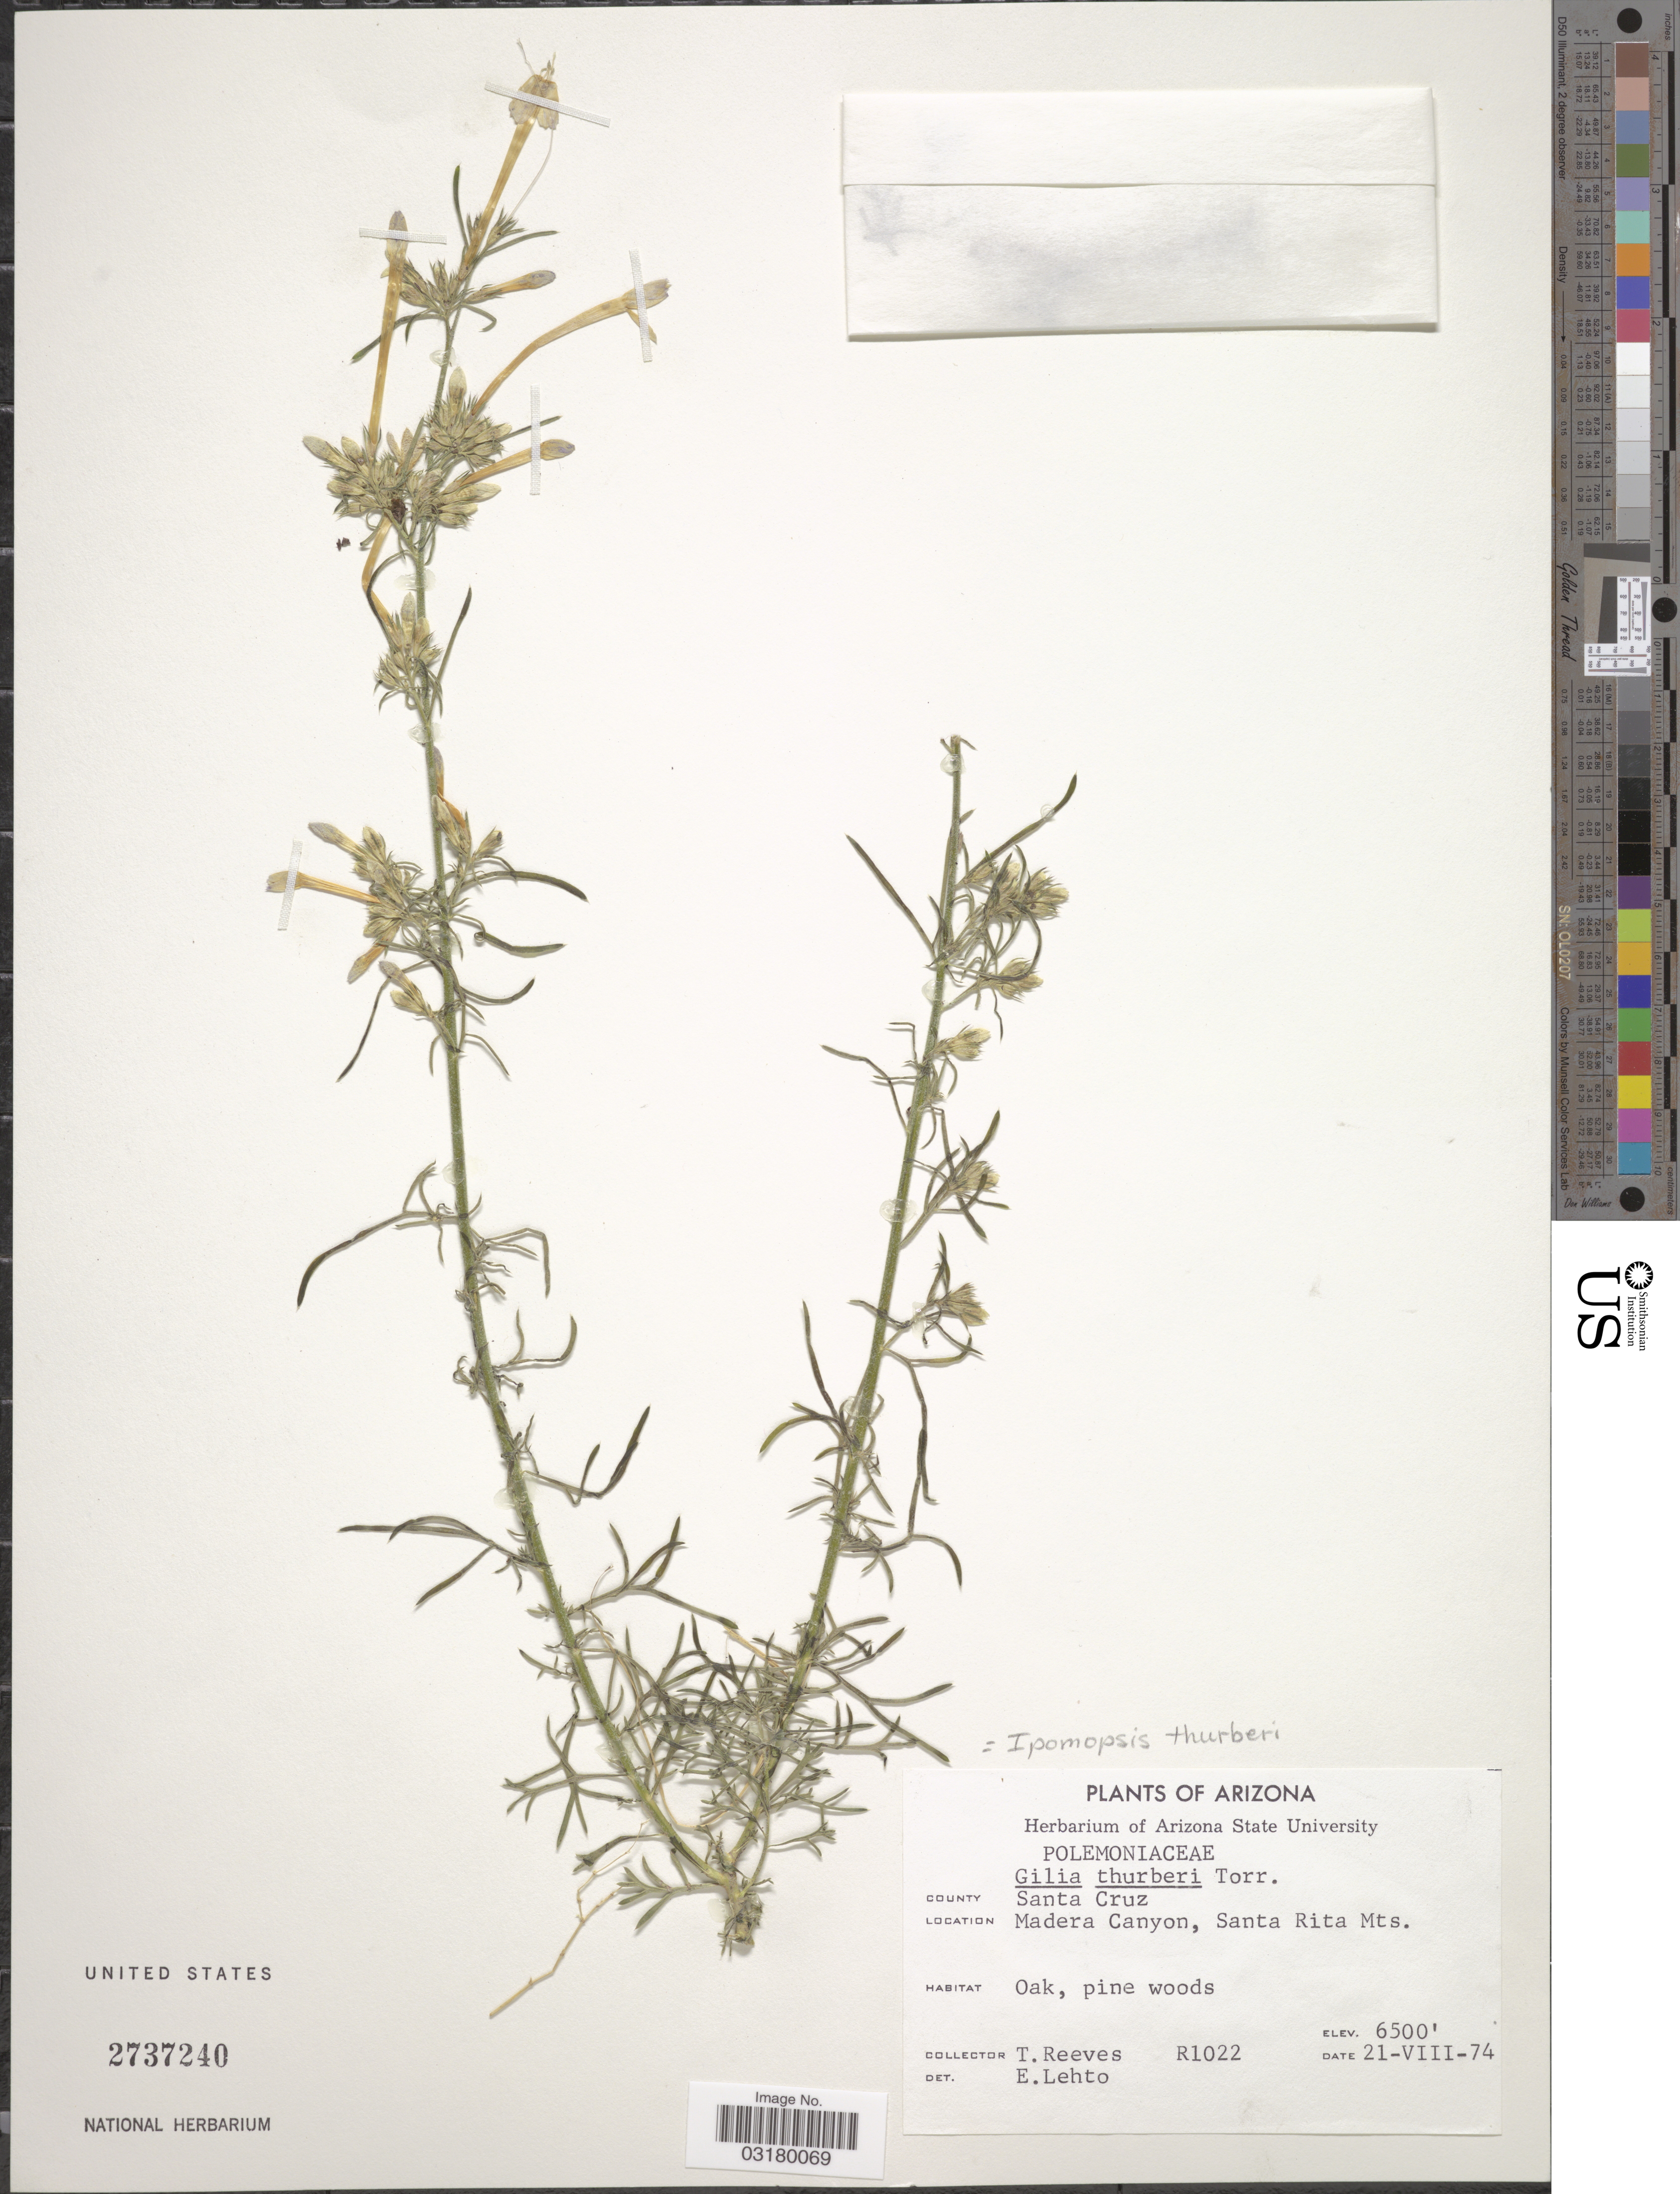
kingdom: Plantae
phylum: Tracheophyta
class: Magnoliopsida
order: Ericales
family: Polemoniaceae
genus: Ipomopsis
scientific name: Ipomopsis thurberi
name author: (A. Gray) V.E. Grant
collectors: T. Reeves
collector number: R1022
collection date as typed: Transcribed d/m/y: 21/8/74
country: United States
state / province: Arizona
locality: County Santa Cruz. Madera Canyon, Santa Rita Mts.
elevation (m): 1981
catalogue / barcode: US 2737240